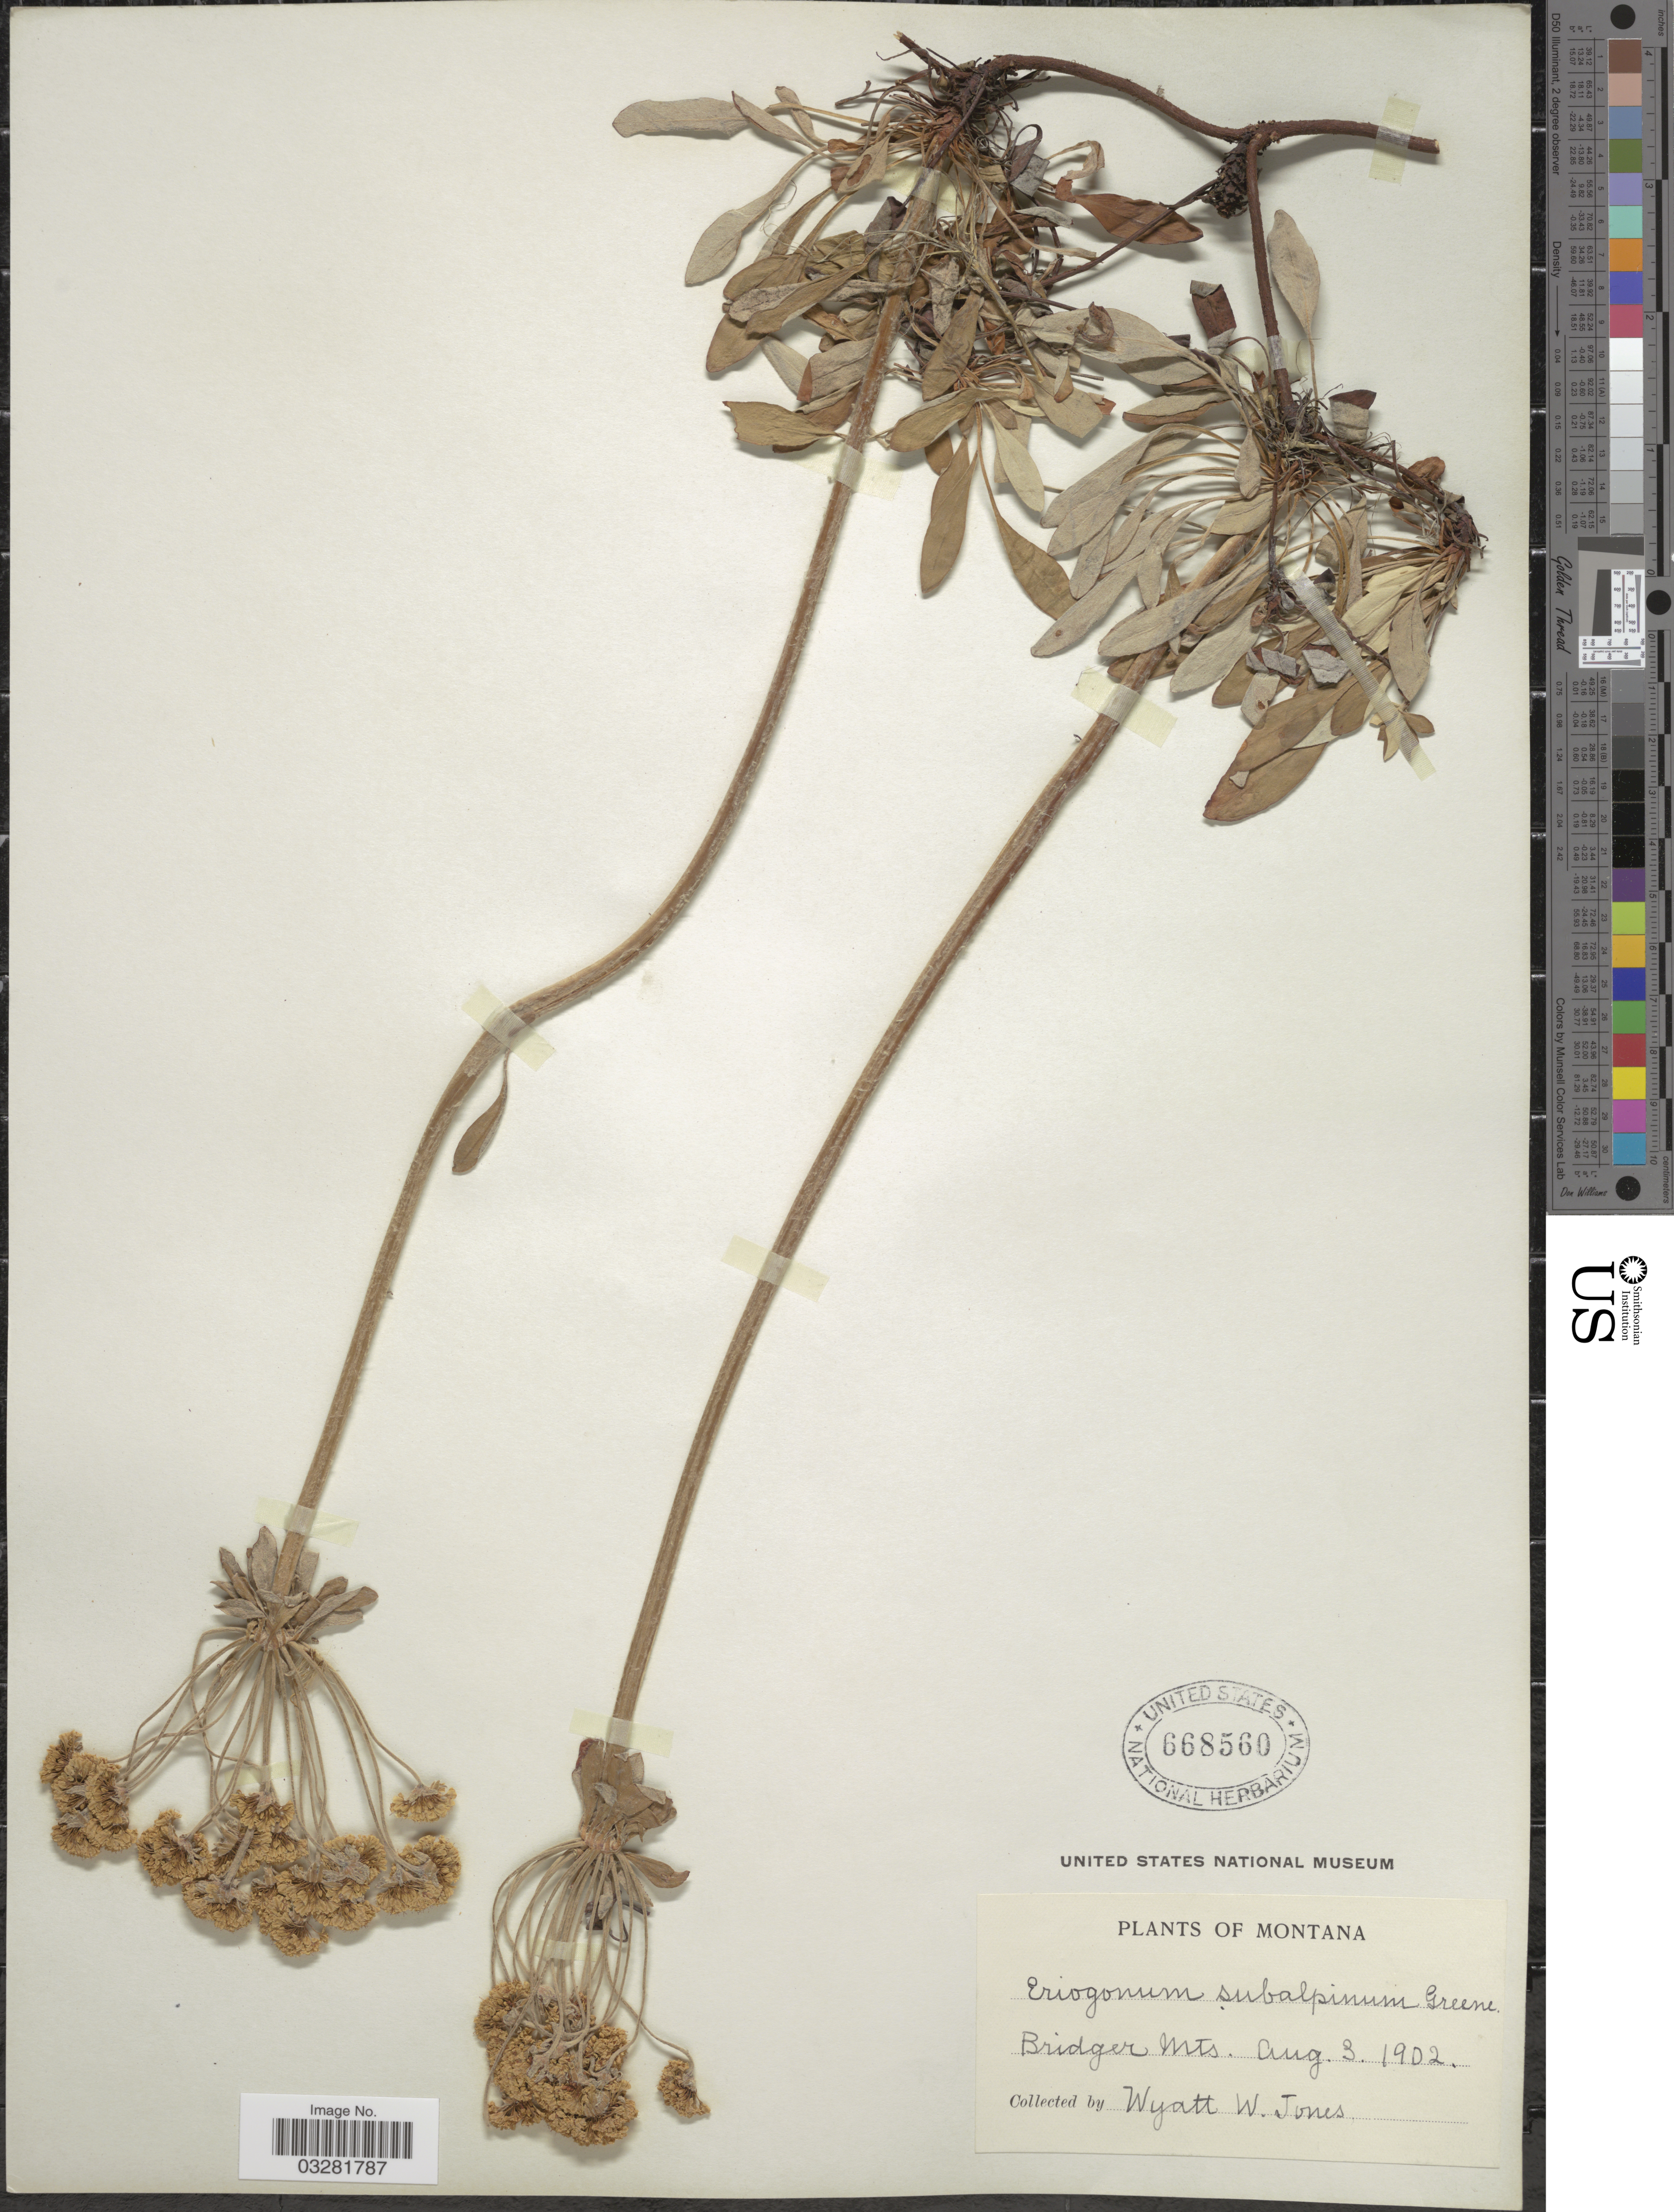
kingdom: Plantae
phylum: Tracheophyta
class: Magnoliopsida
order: Caryophyllales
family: Polygonaceae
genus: Eriogonum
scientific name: Eriogonum umbellatum var. subalpinum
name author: M.E. Jones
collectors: W. W. Jones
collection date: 1902-08-03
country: United States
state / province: Montana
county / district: Gallatin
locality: Bridger Mts.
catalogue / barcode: US 668560